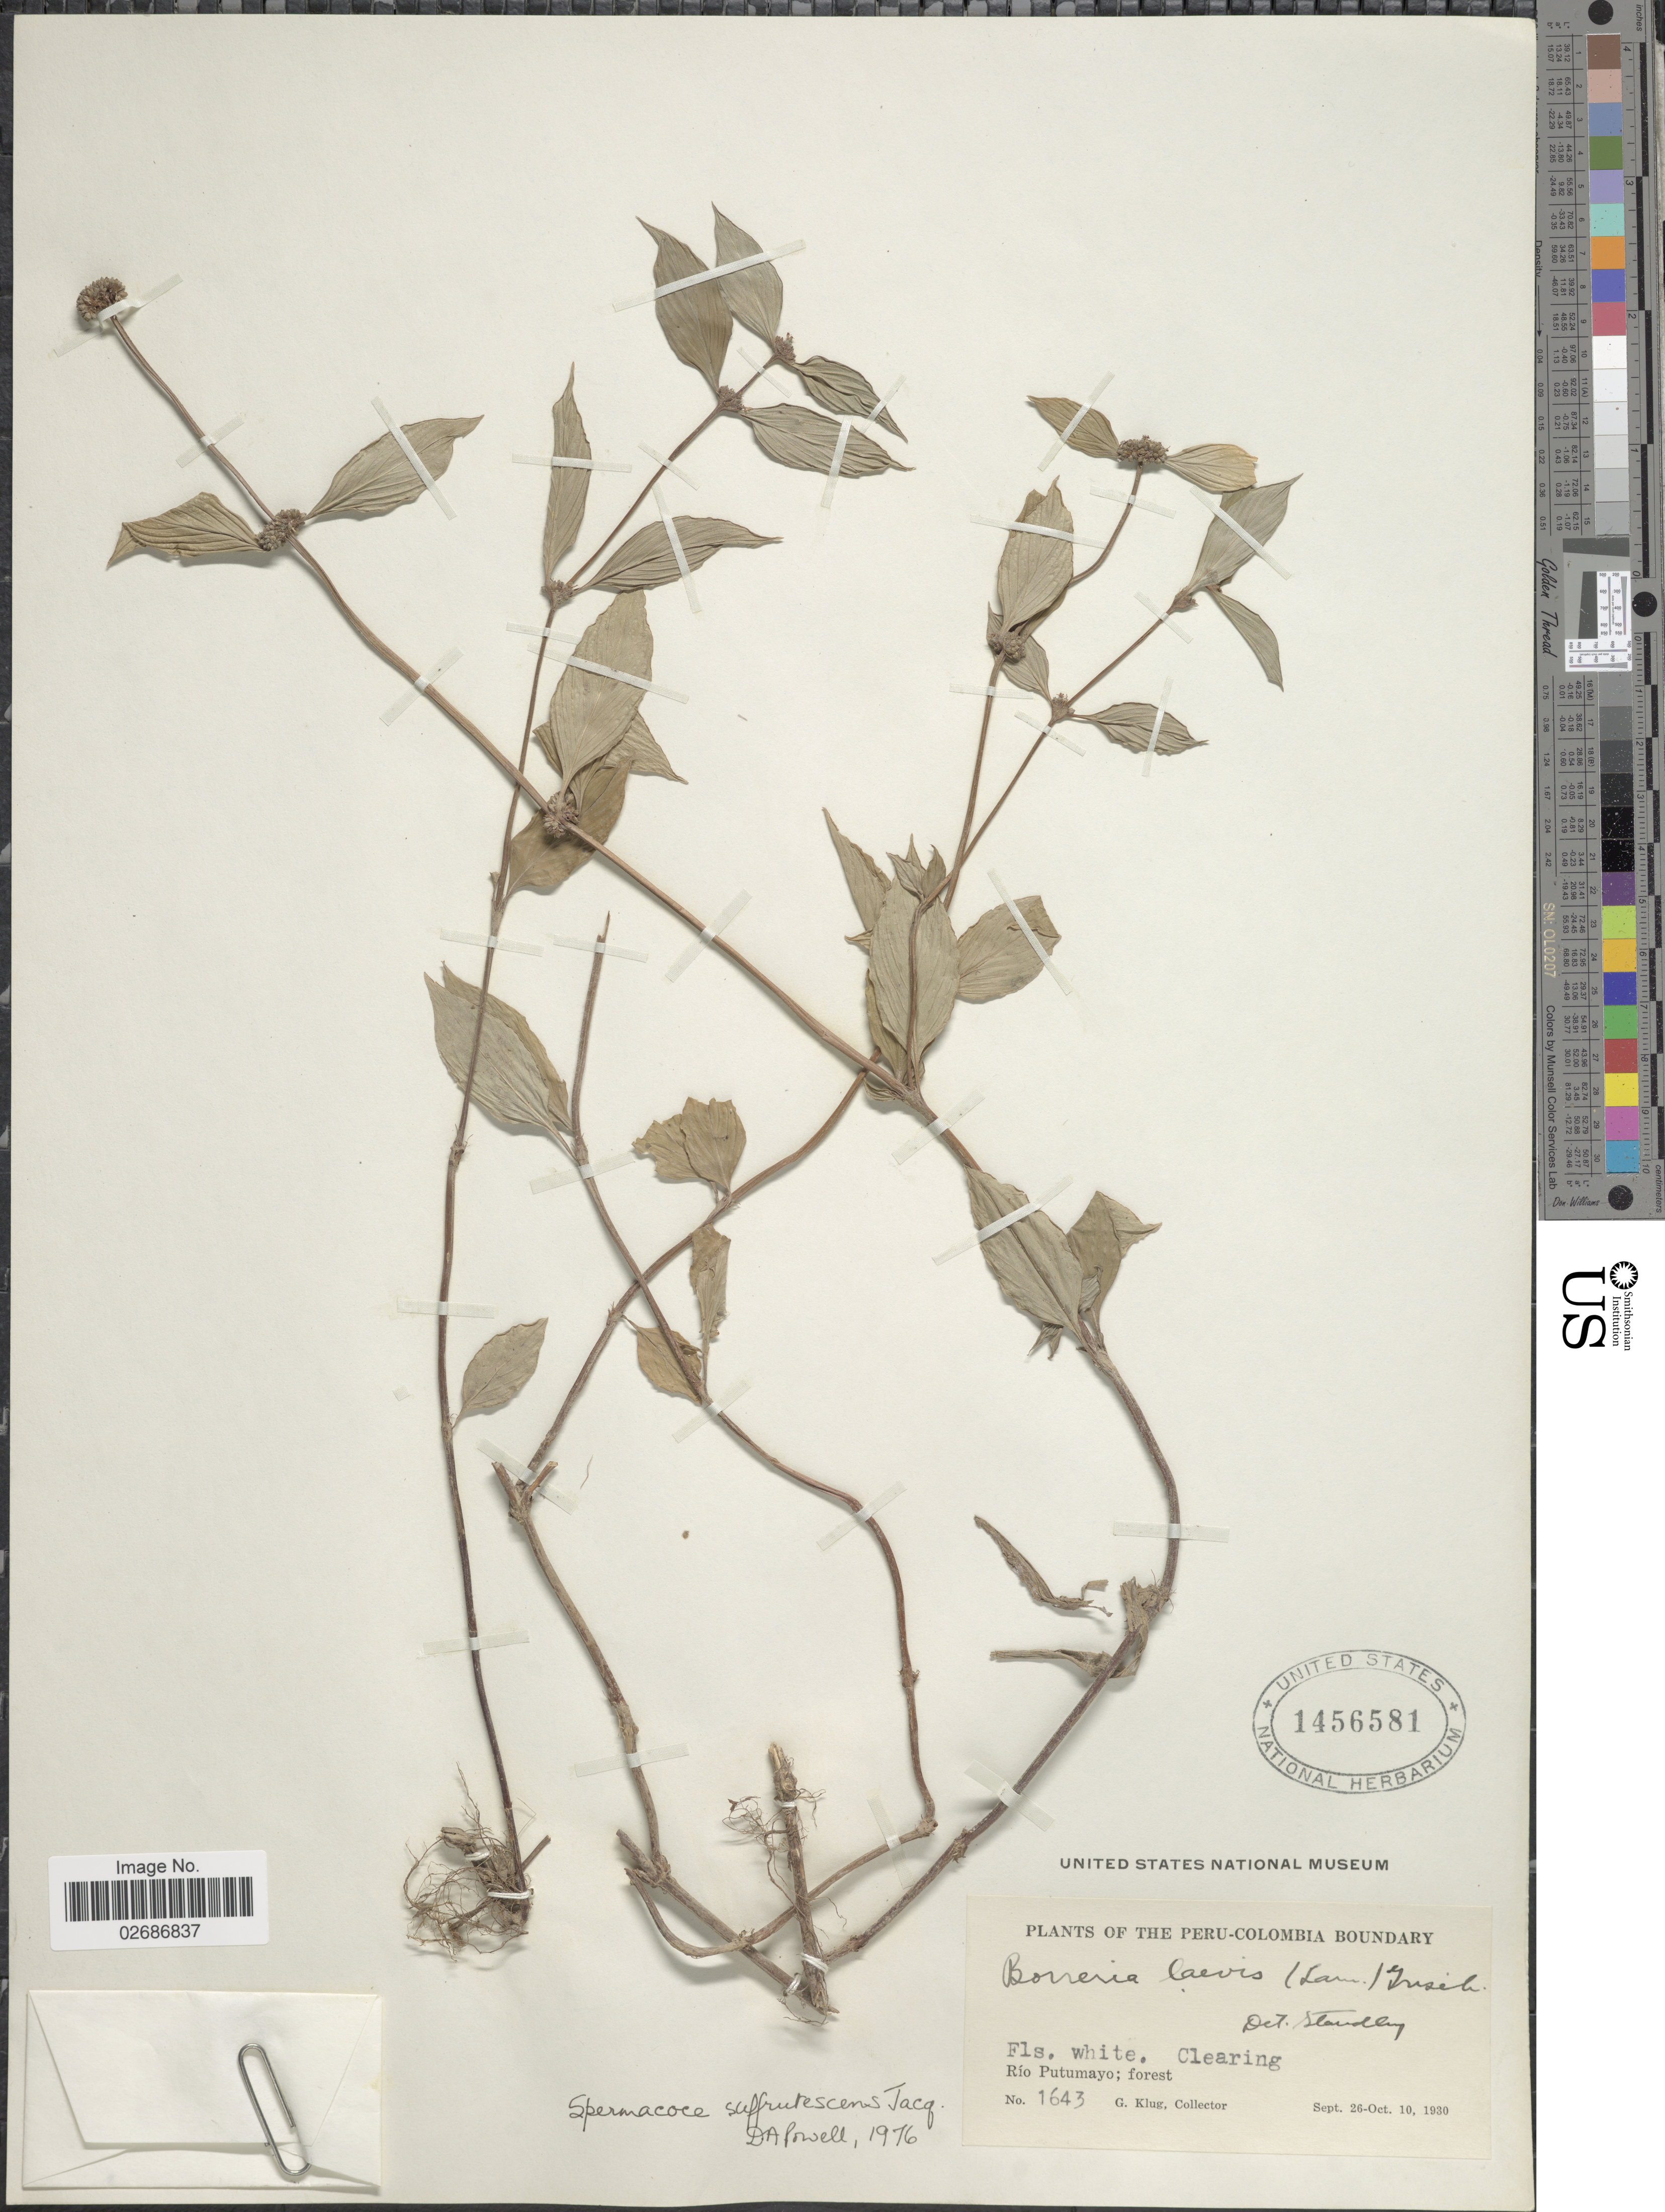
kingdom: Plantae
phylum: Tracheophyta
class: Magnoliopsida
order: Gentianales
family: Rubiaceae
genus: Borreria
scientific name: Borreria remota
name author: (Lam.) Bacigalupo & E.L. Cabral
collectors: G. Klug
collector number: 1643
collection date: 1930-09-26/1930-10-10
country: Colombia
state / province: Putumayo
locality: Peru-Colombia Boundary, Rio Putumayo; forest, Clearing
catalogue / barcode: US 1456581